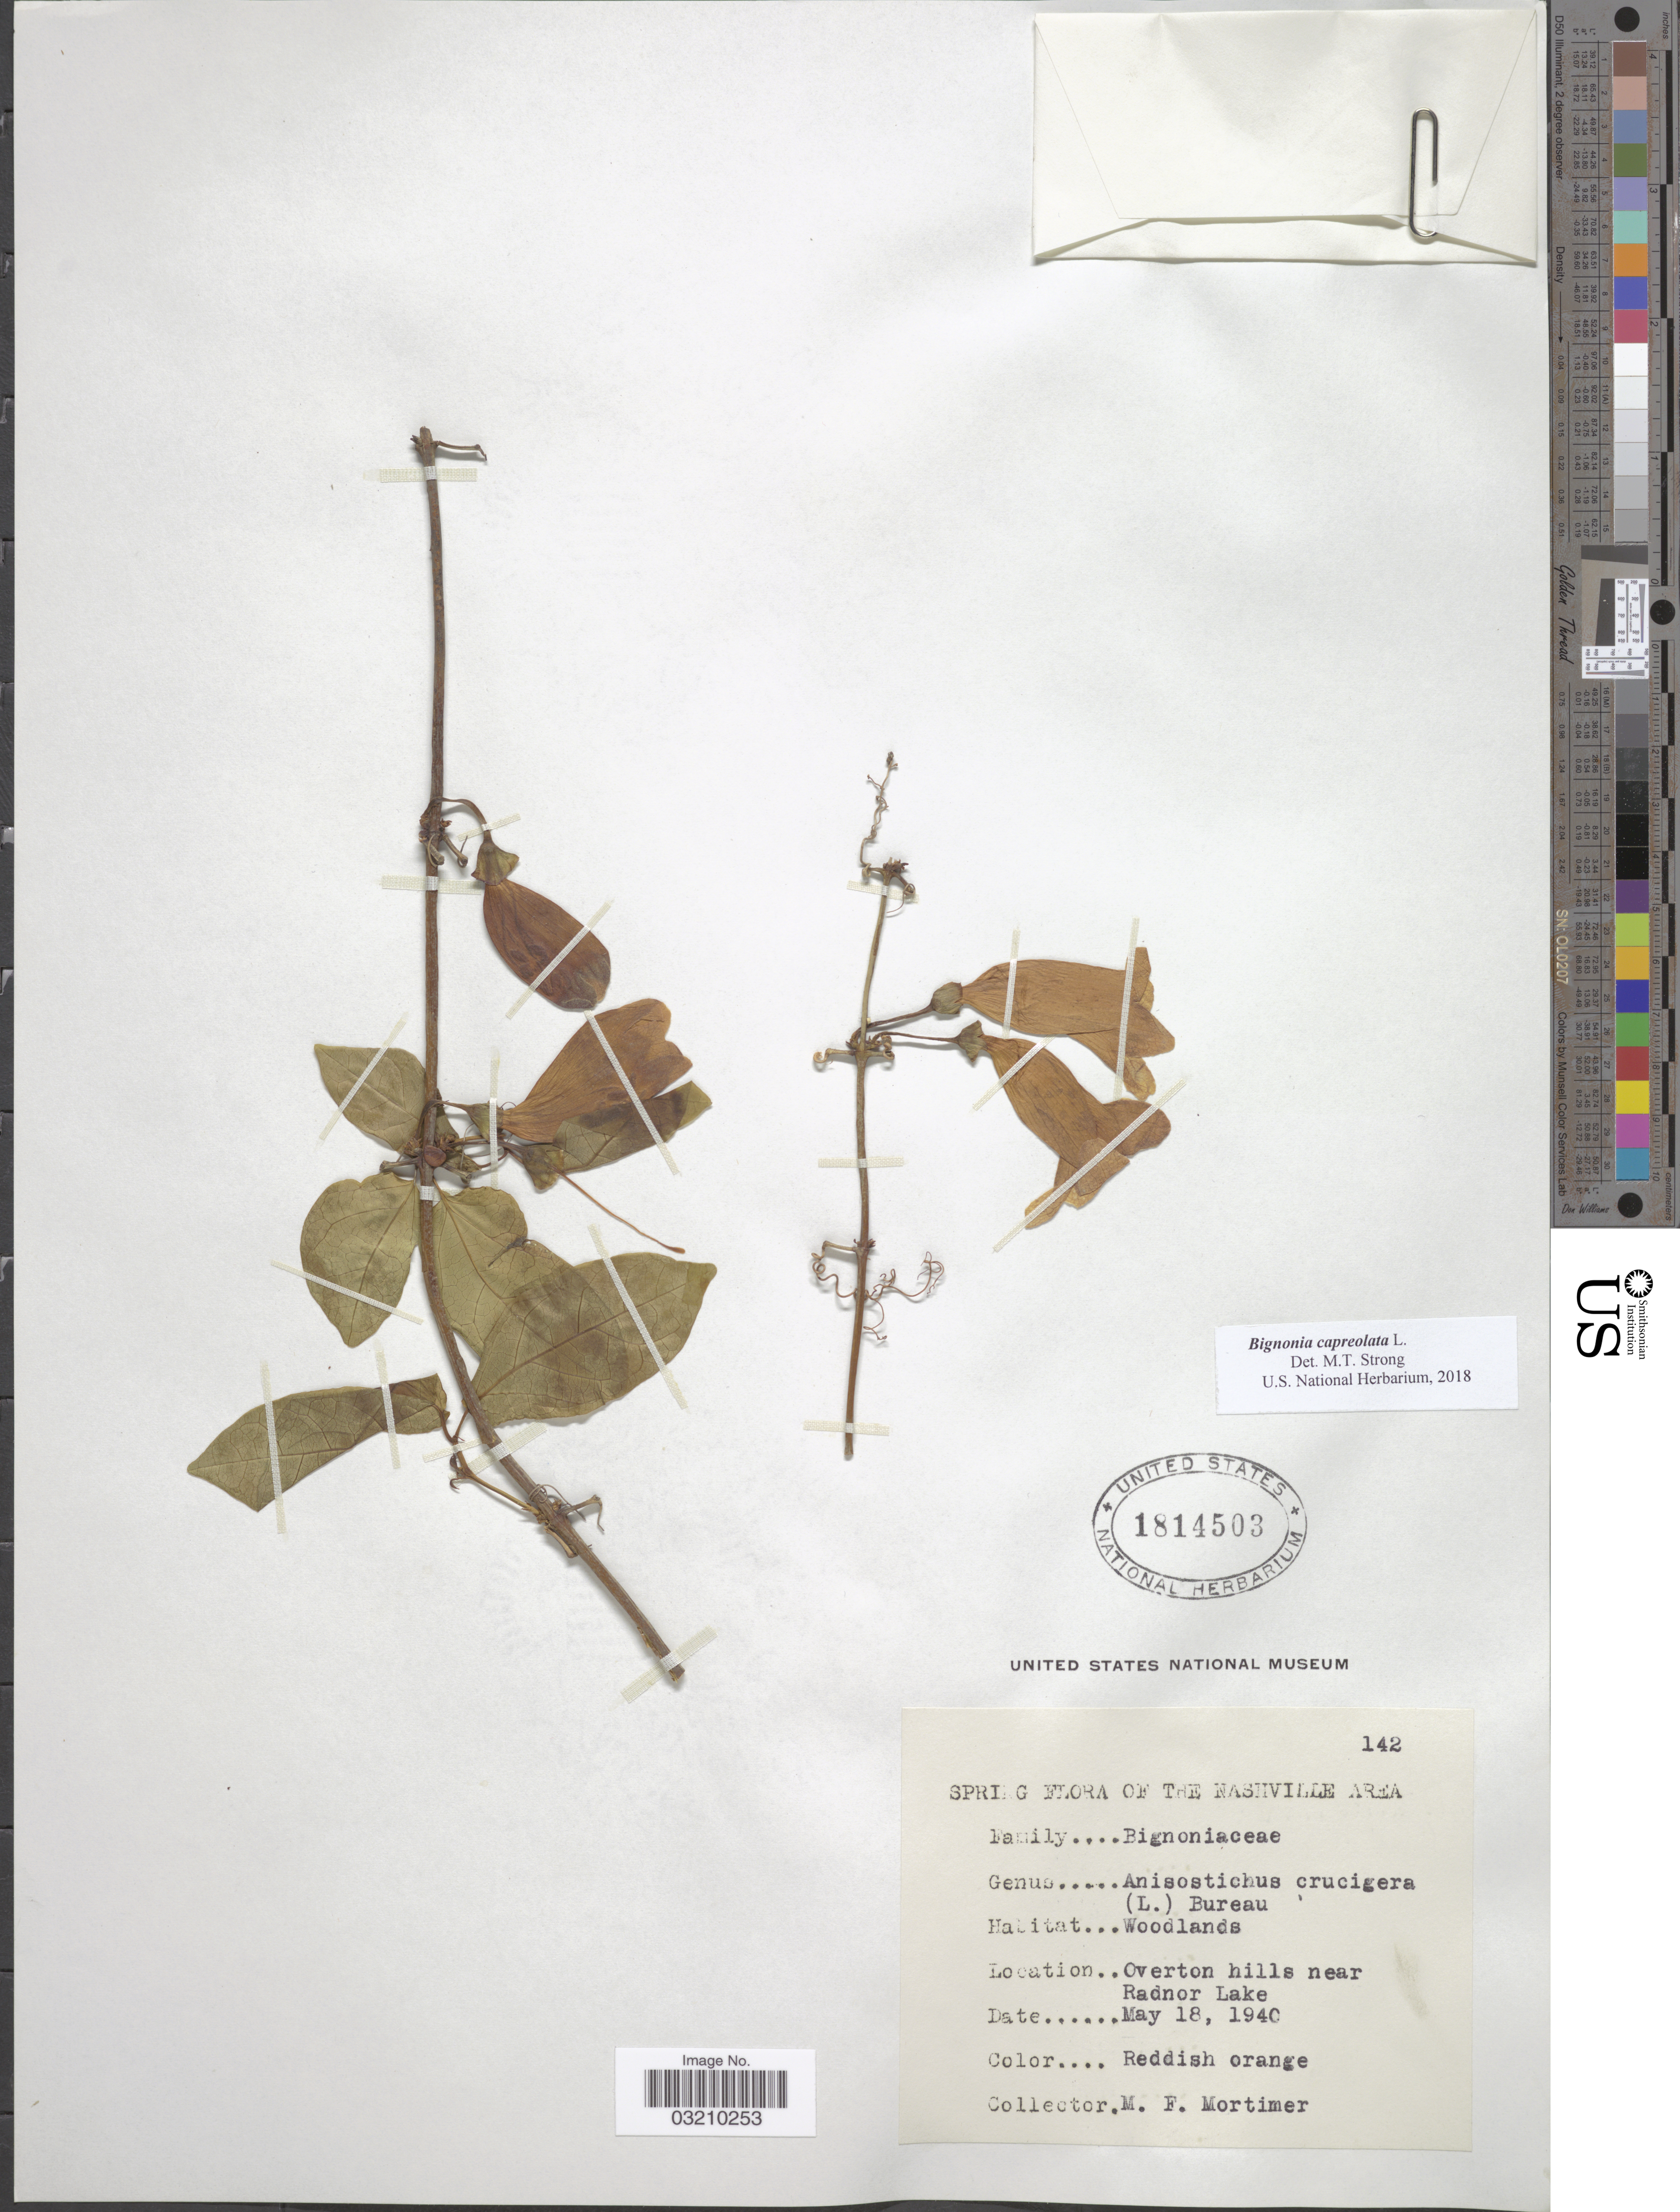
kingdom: Plantae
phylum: Tracheophyta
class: Magnoliopsida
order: Lamiales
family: Bignoniaceae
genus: Bignonia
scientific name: Bignonia capreolata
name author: L.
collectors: M. Mortimer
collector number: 142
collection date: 1940-05-18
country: United States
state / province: Tennessee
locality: The Nashville Area. Overton hills near Radnor Lake.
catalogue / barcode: US 1814503